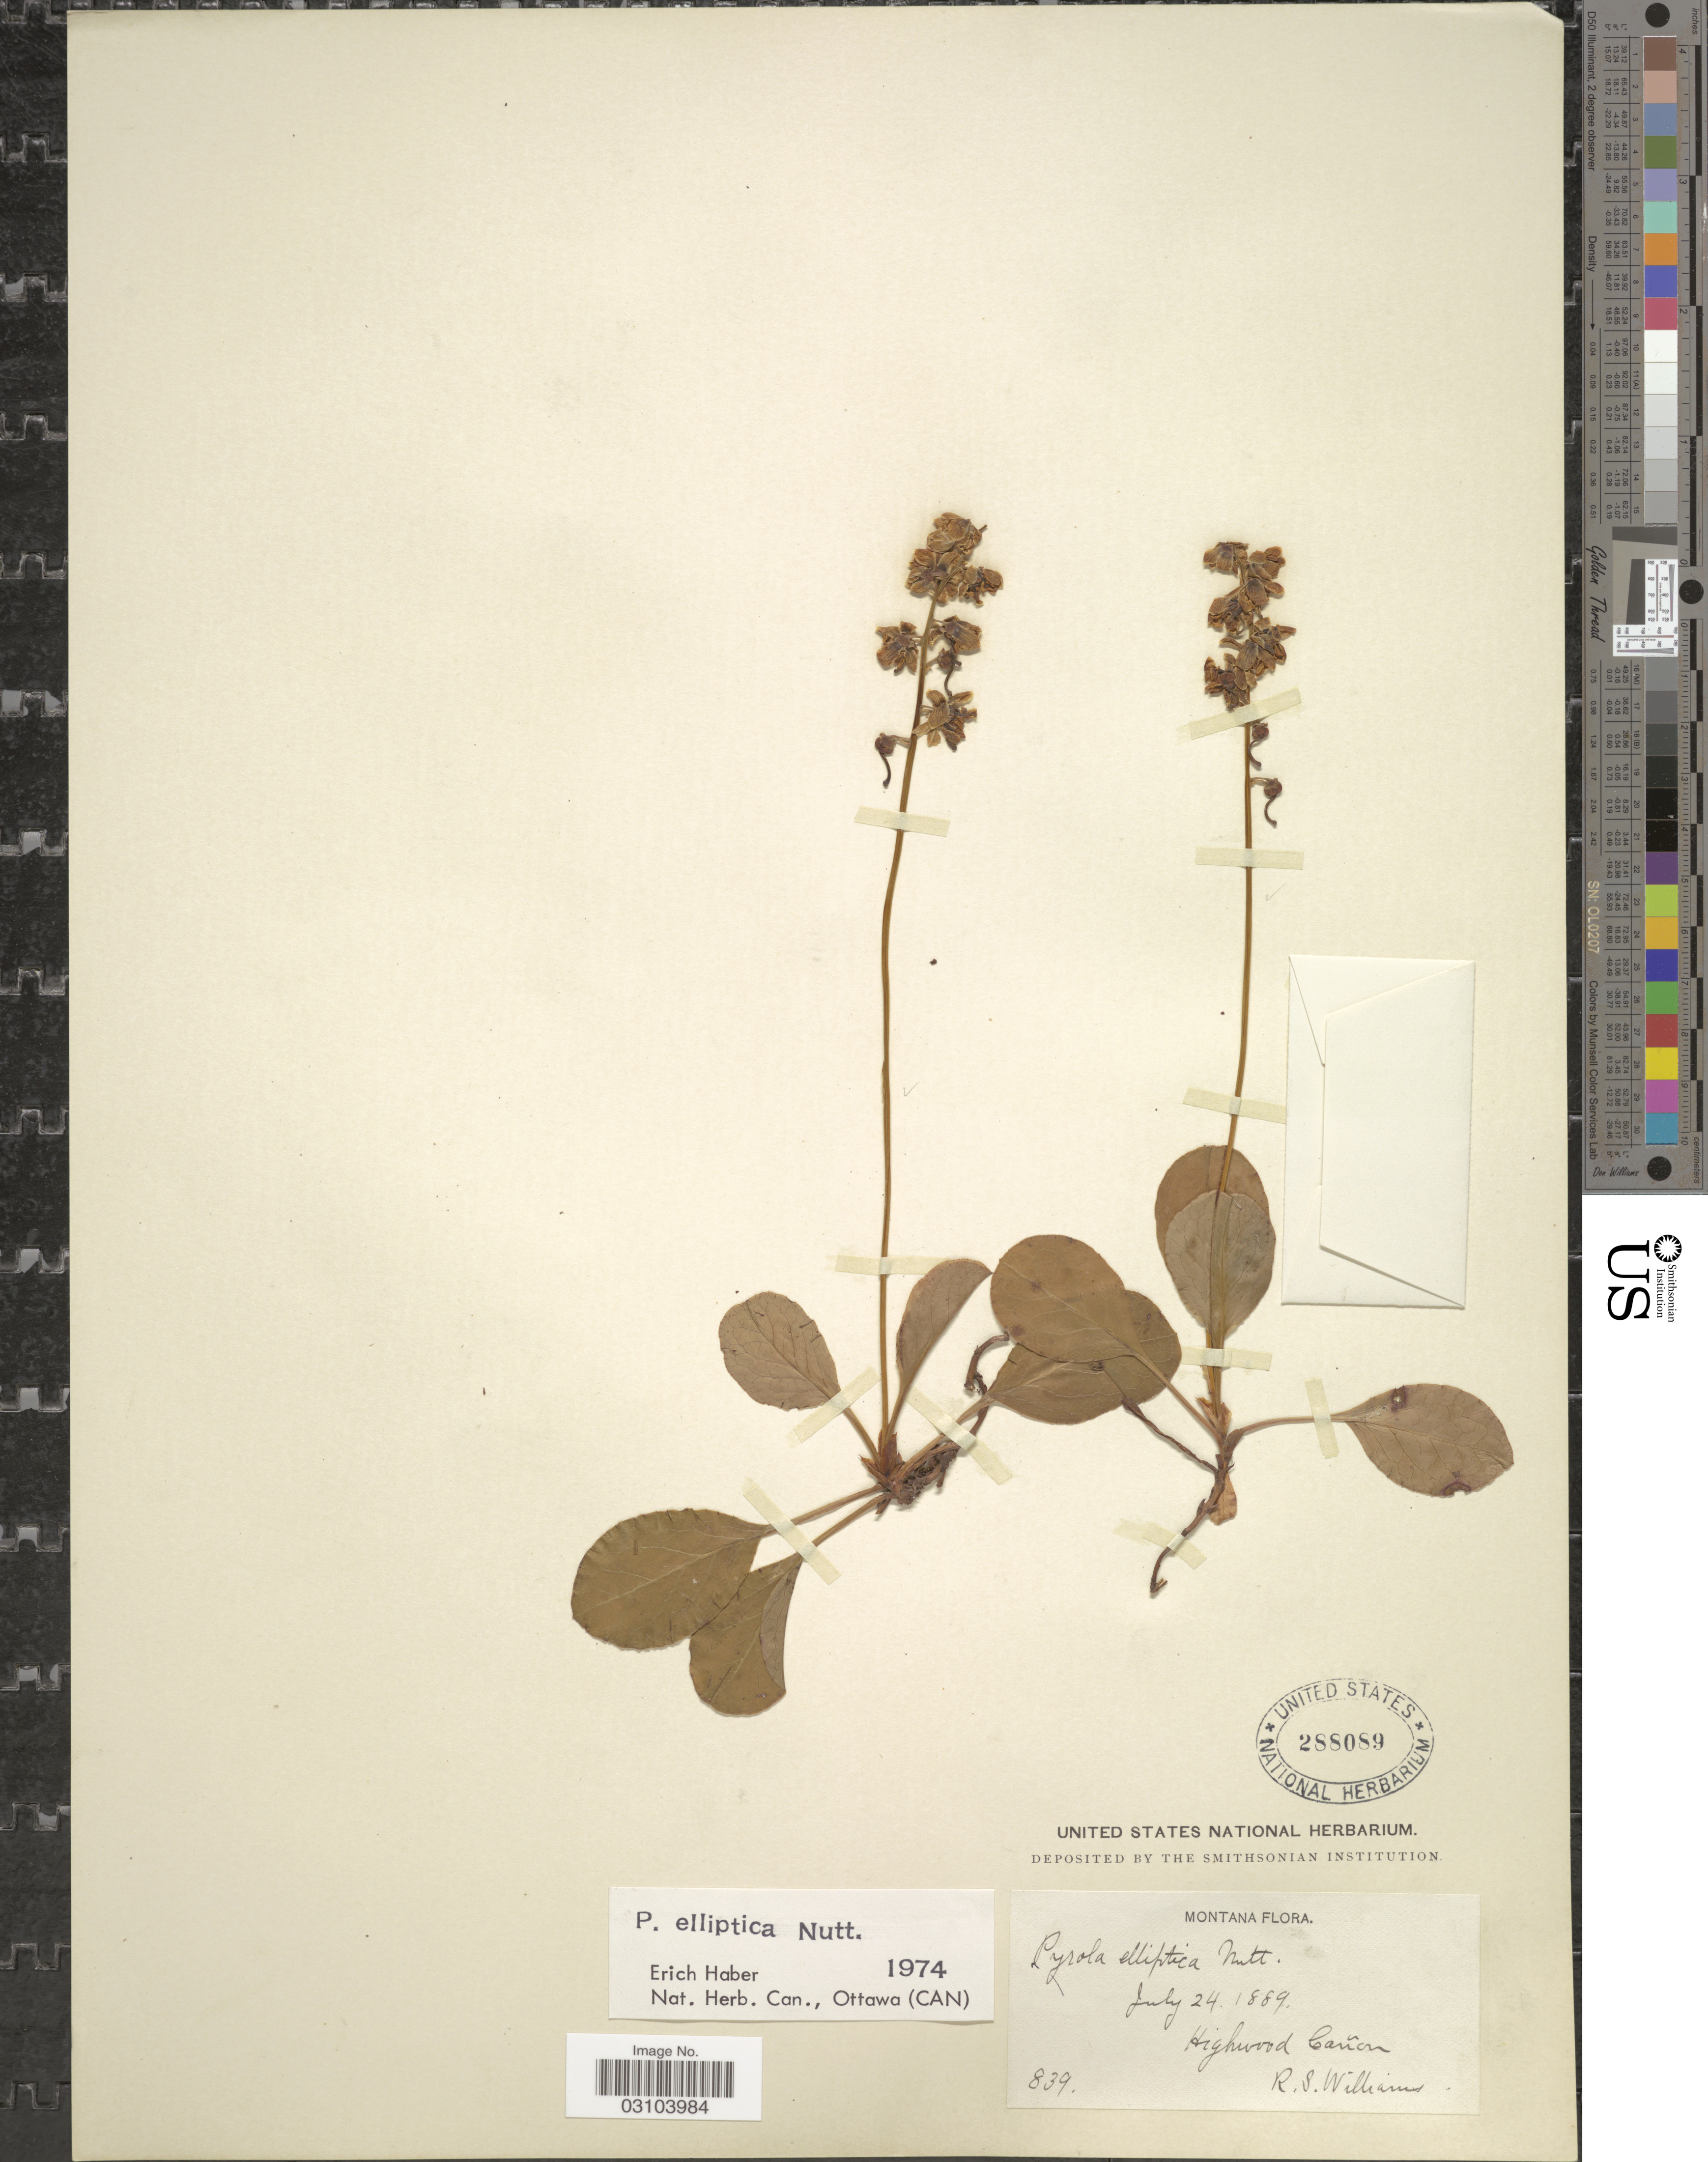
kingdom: Plantae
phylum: Tracheophyta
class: Magnoliopsida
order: Ericales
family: Ericaceae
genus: Pyrola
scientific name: Pyrola elliptica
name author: Nutt.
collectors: R. S. Williams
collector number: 839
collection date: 1889-07-24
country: United States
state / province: Montana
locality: Highwood Cañon.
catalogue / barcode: US 288089